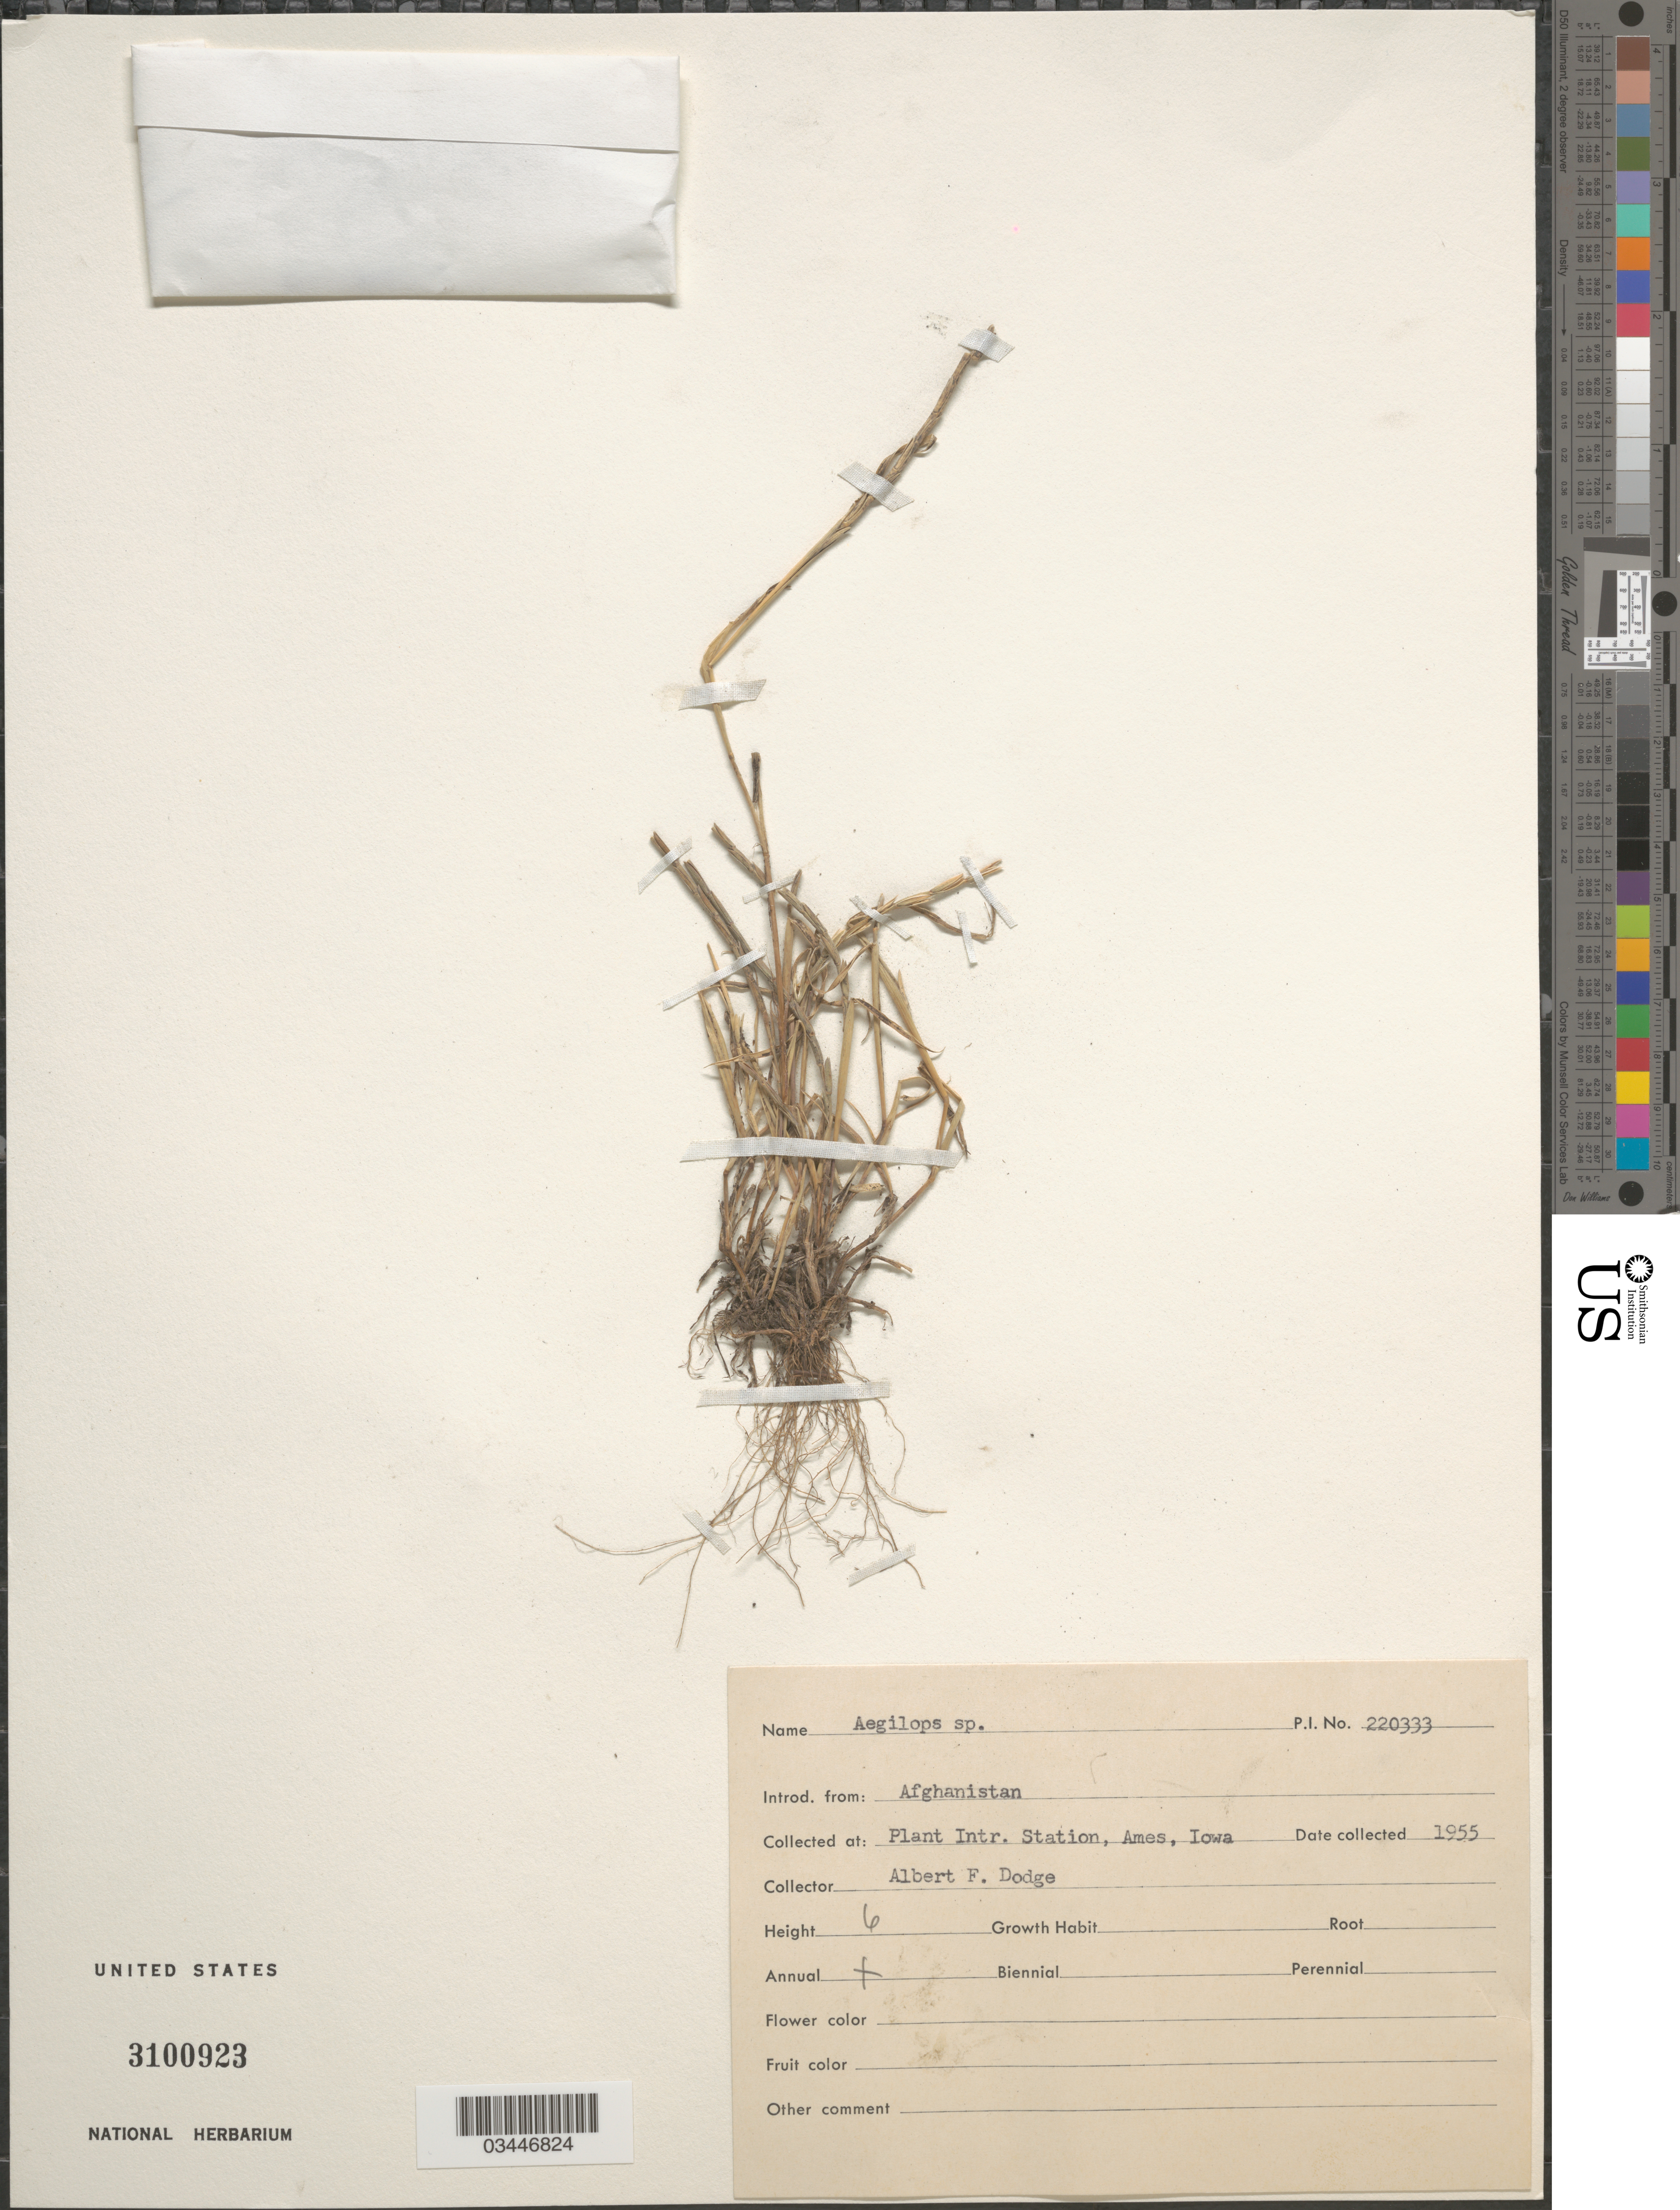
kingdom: Plantae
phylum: Tracheophyta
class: Liliopsida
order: Poales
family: Poaceae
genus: Aegilops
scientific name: Aegilops sp.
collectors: A. Dodge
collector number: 220333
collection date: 1955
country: United States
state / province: Iowa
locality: Plant Intr. Station, Ames.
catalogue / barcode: US 3100923